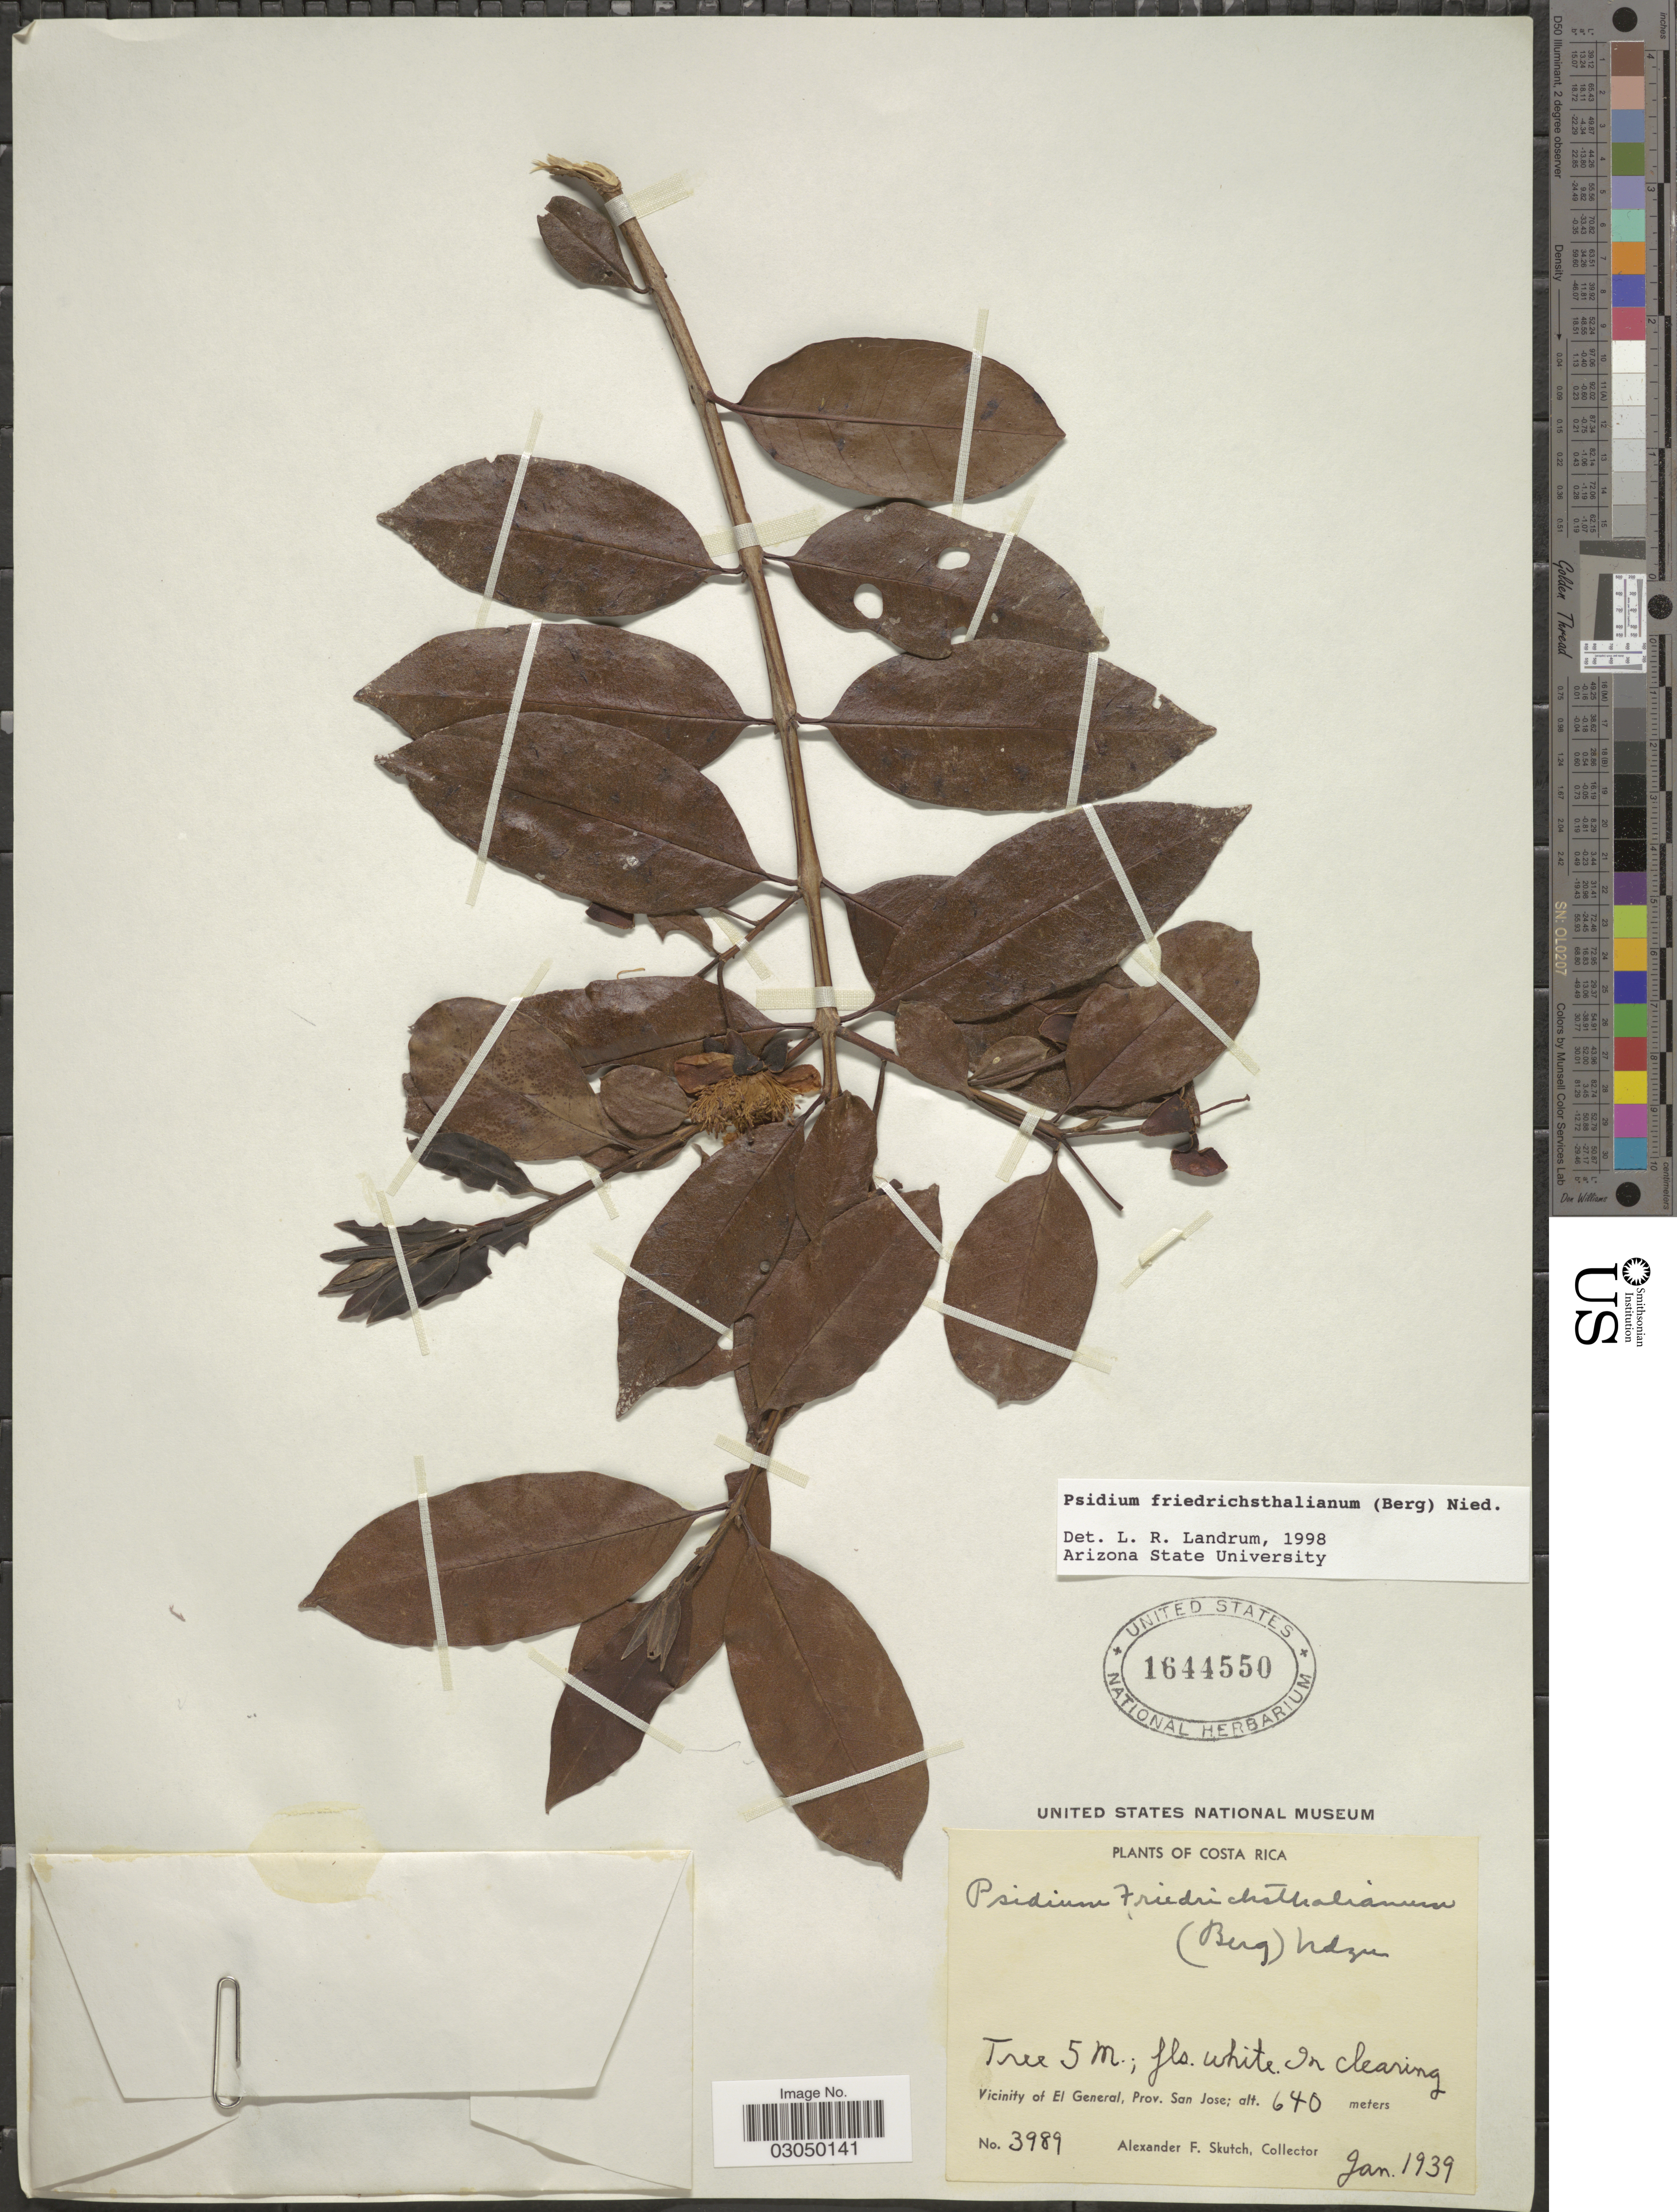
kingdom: Plantae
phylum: Tracheophyta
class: Magnoliopsida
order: Myrtales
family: Myrtaceae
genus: Psidium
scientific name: Psidium friedrichsthalianum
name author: (O. Berg) Nied.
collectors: A. F. Skutch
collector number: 3989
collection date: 1939-01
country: Costa Rica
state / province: San José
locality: Vicinity of El General.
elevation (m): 640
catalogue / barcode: US 1644550